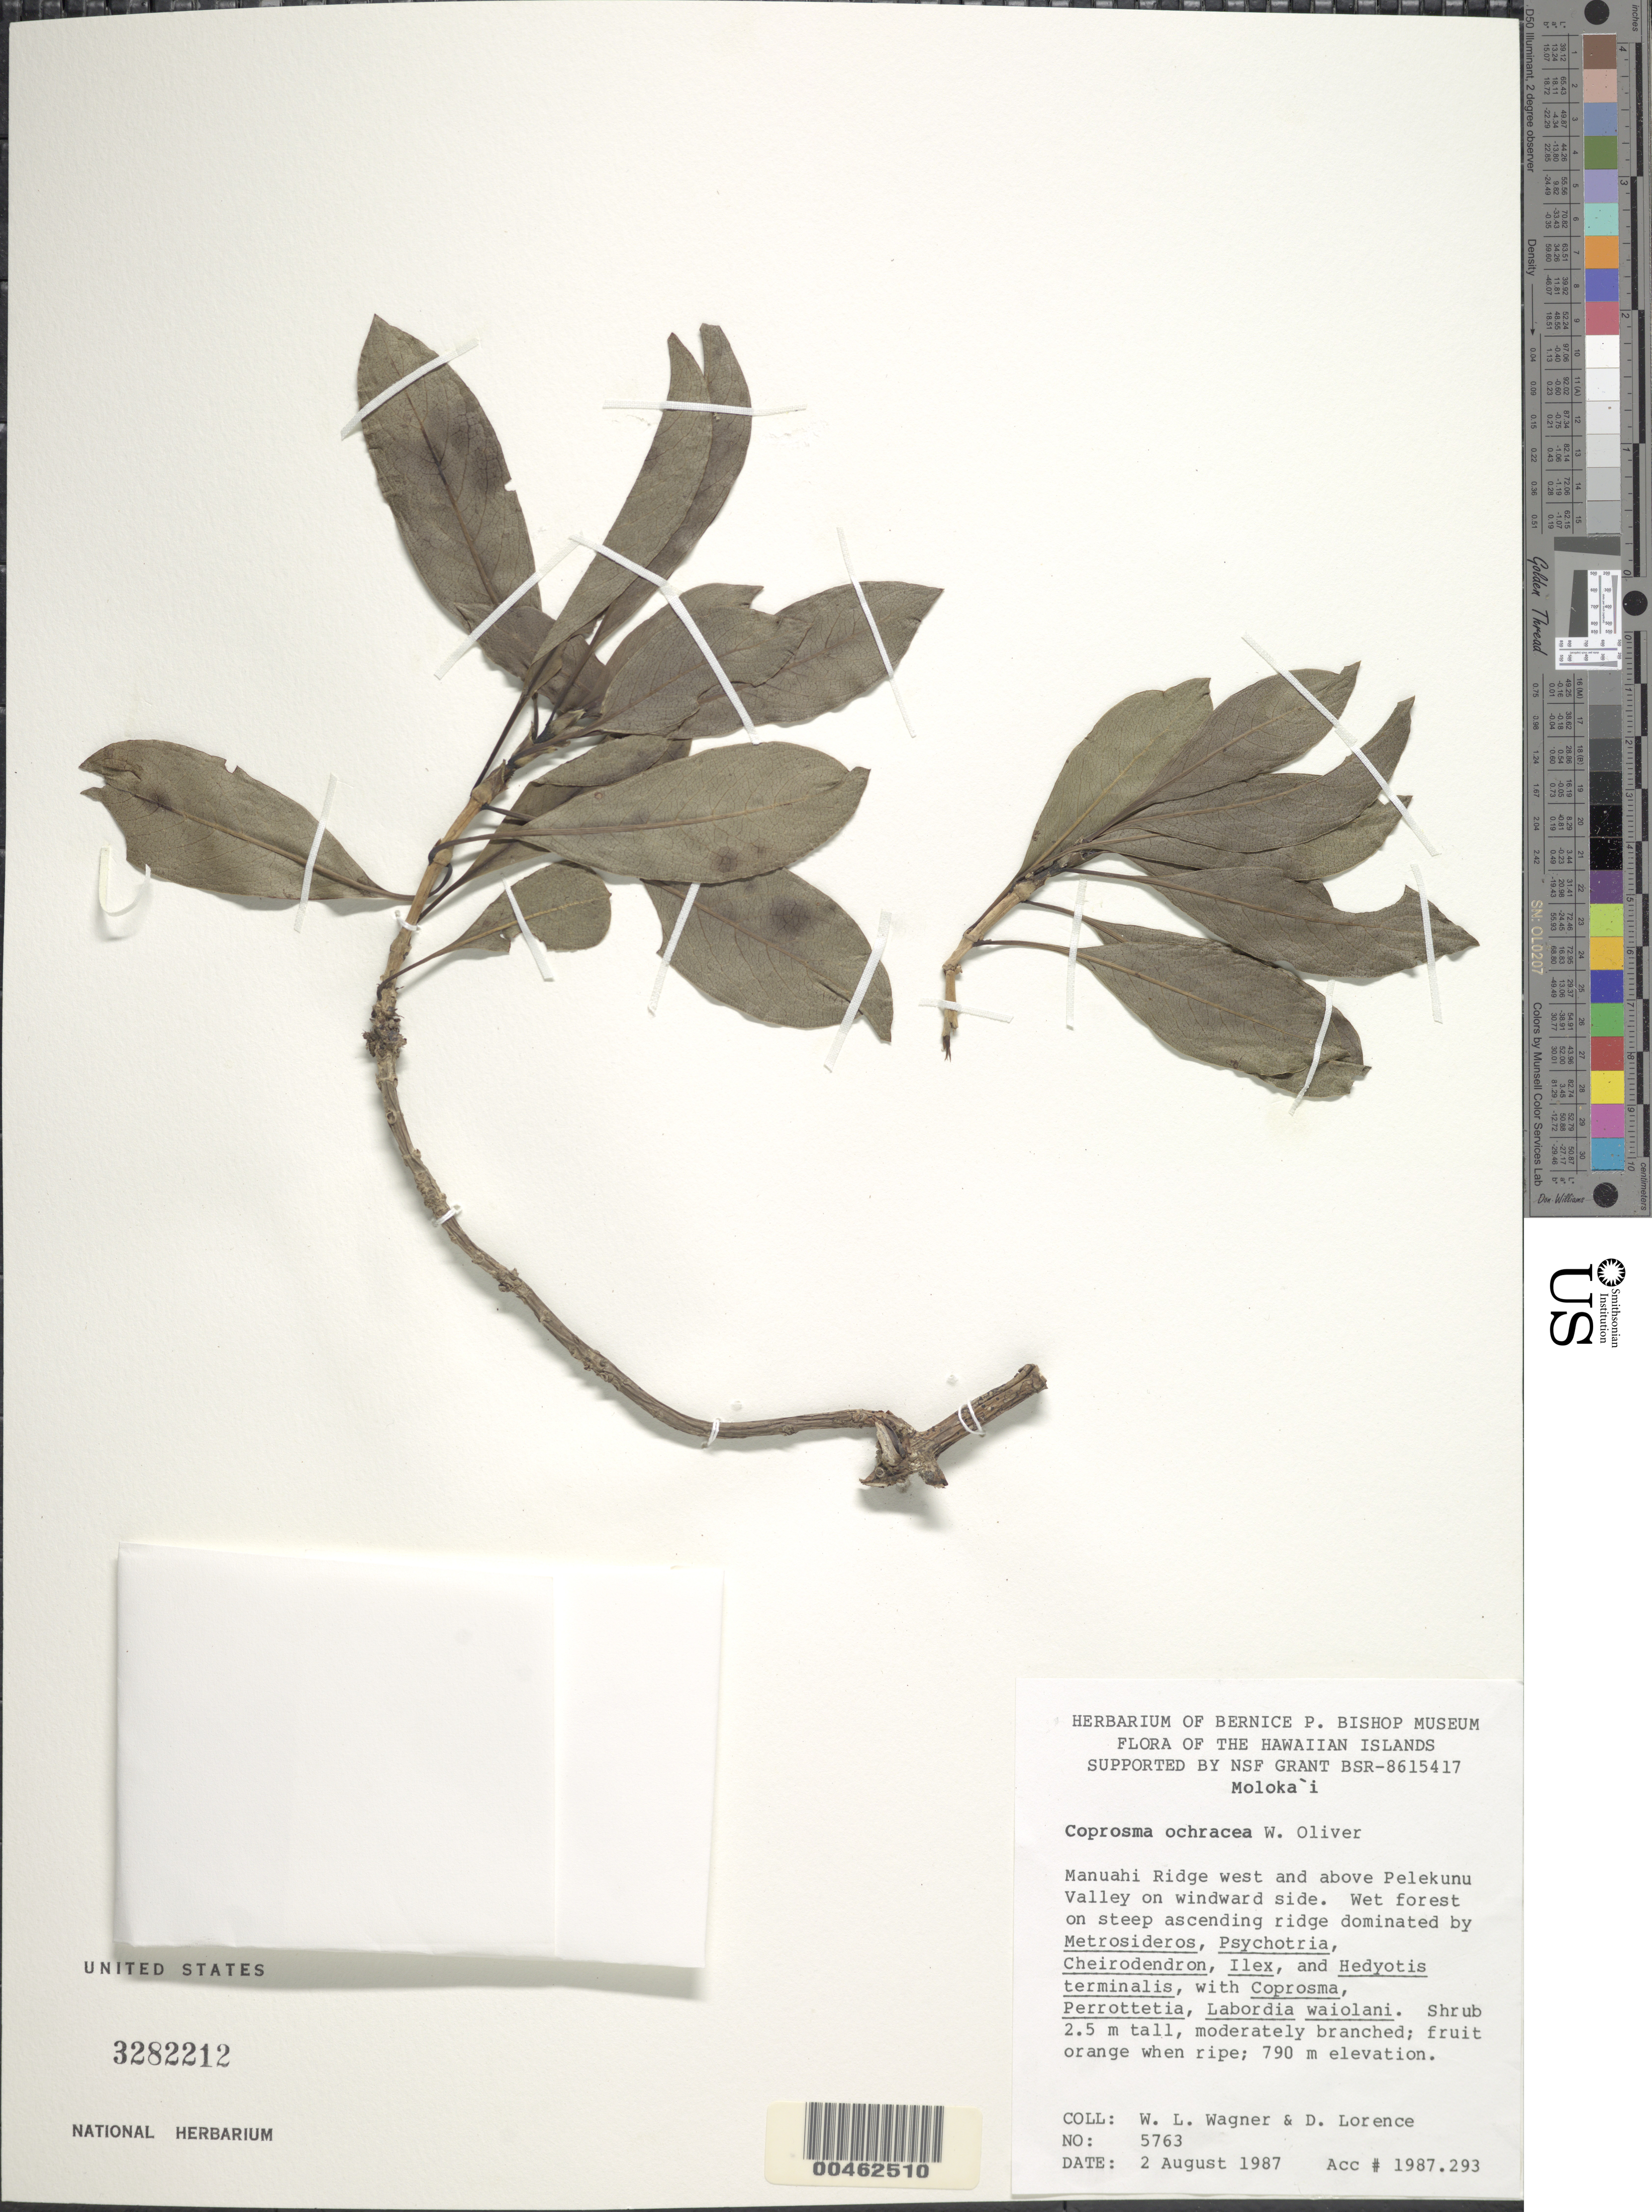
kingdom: Plantae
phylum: Tracheophyta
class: Magnoliopsida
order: Gentianales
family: Rubiaceae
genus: Coprosma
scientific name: Coprosma ochracea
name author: W.R.B. Oliv.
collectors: W. L. Wagner & D. Lorence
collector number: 5763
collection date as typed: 2 Aug 1987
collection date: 1987-08-02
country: United States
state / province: Hawaii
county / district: Maui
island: Moloka'i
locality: Manuahi Ridge W and above Pelekunu Valley on windward side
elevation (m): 790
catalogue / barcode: US 3282212